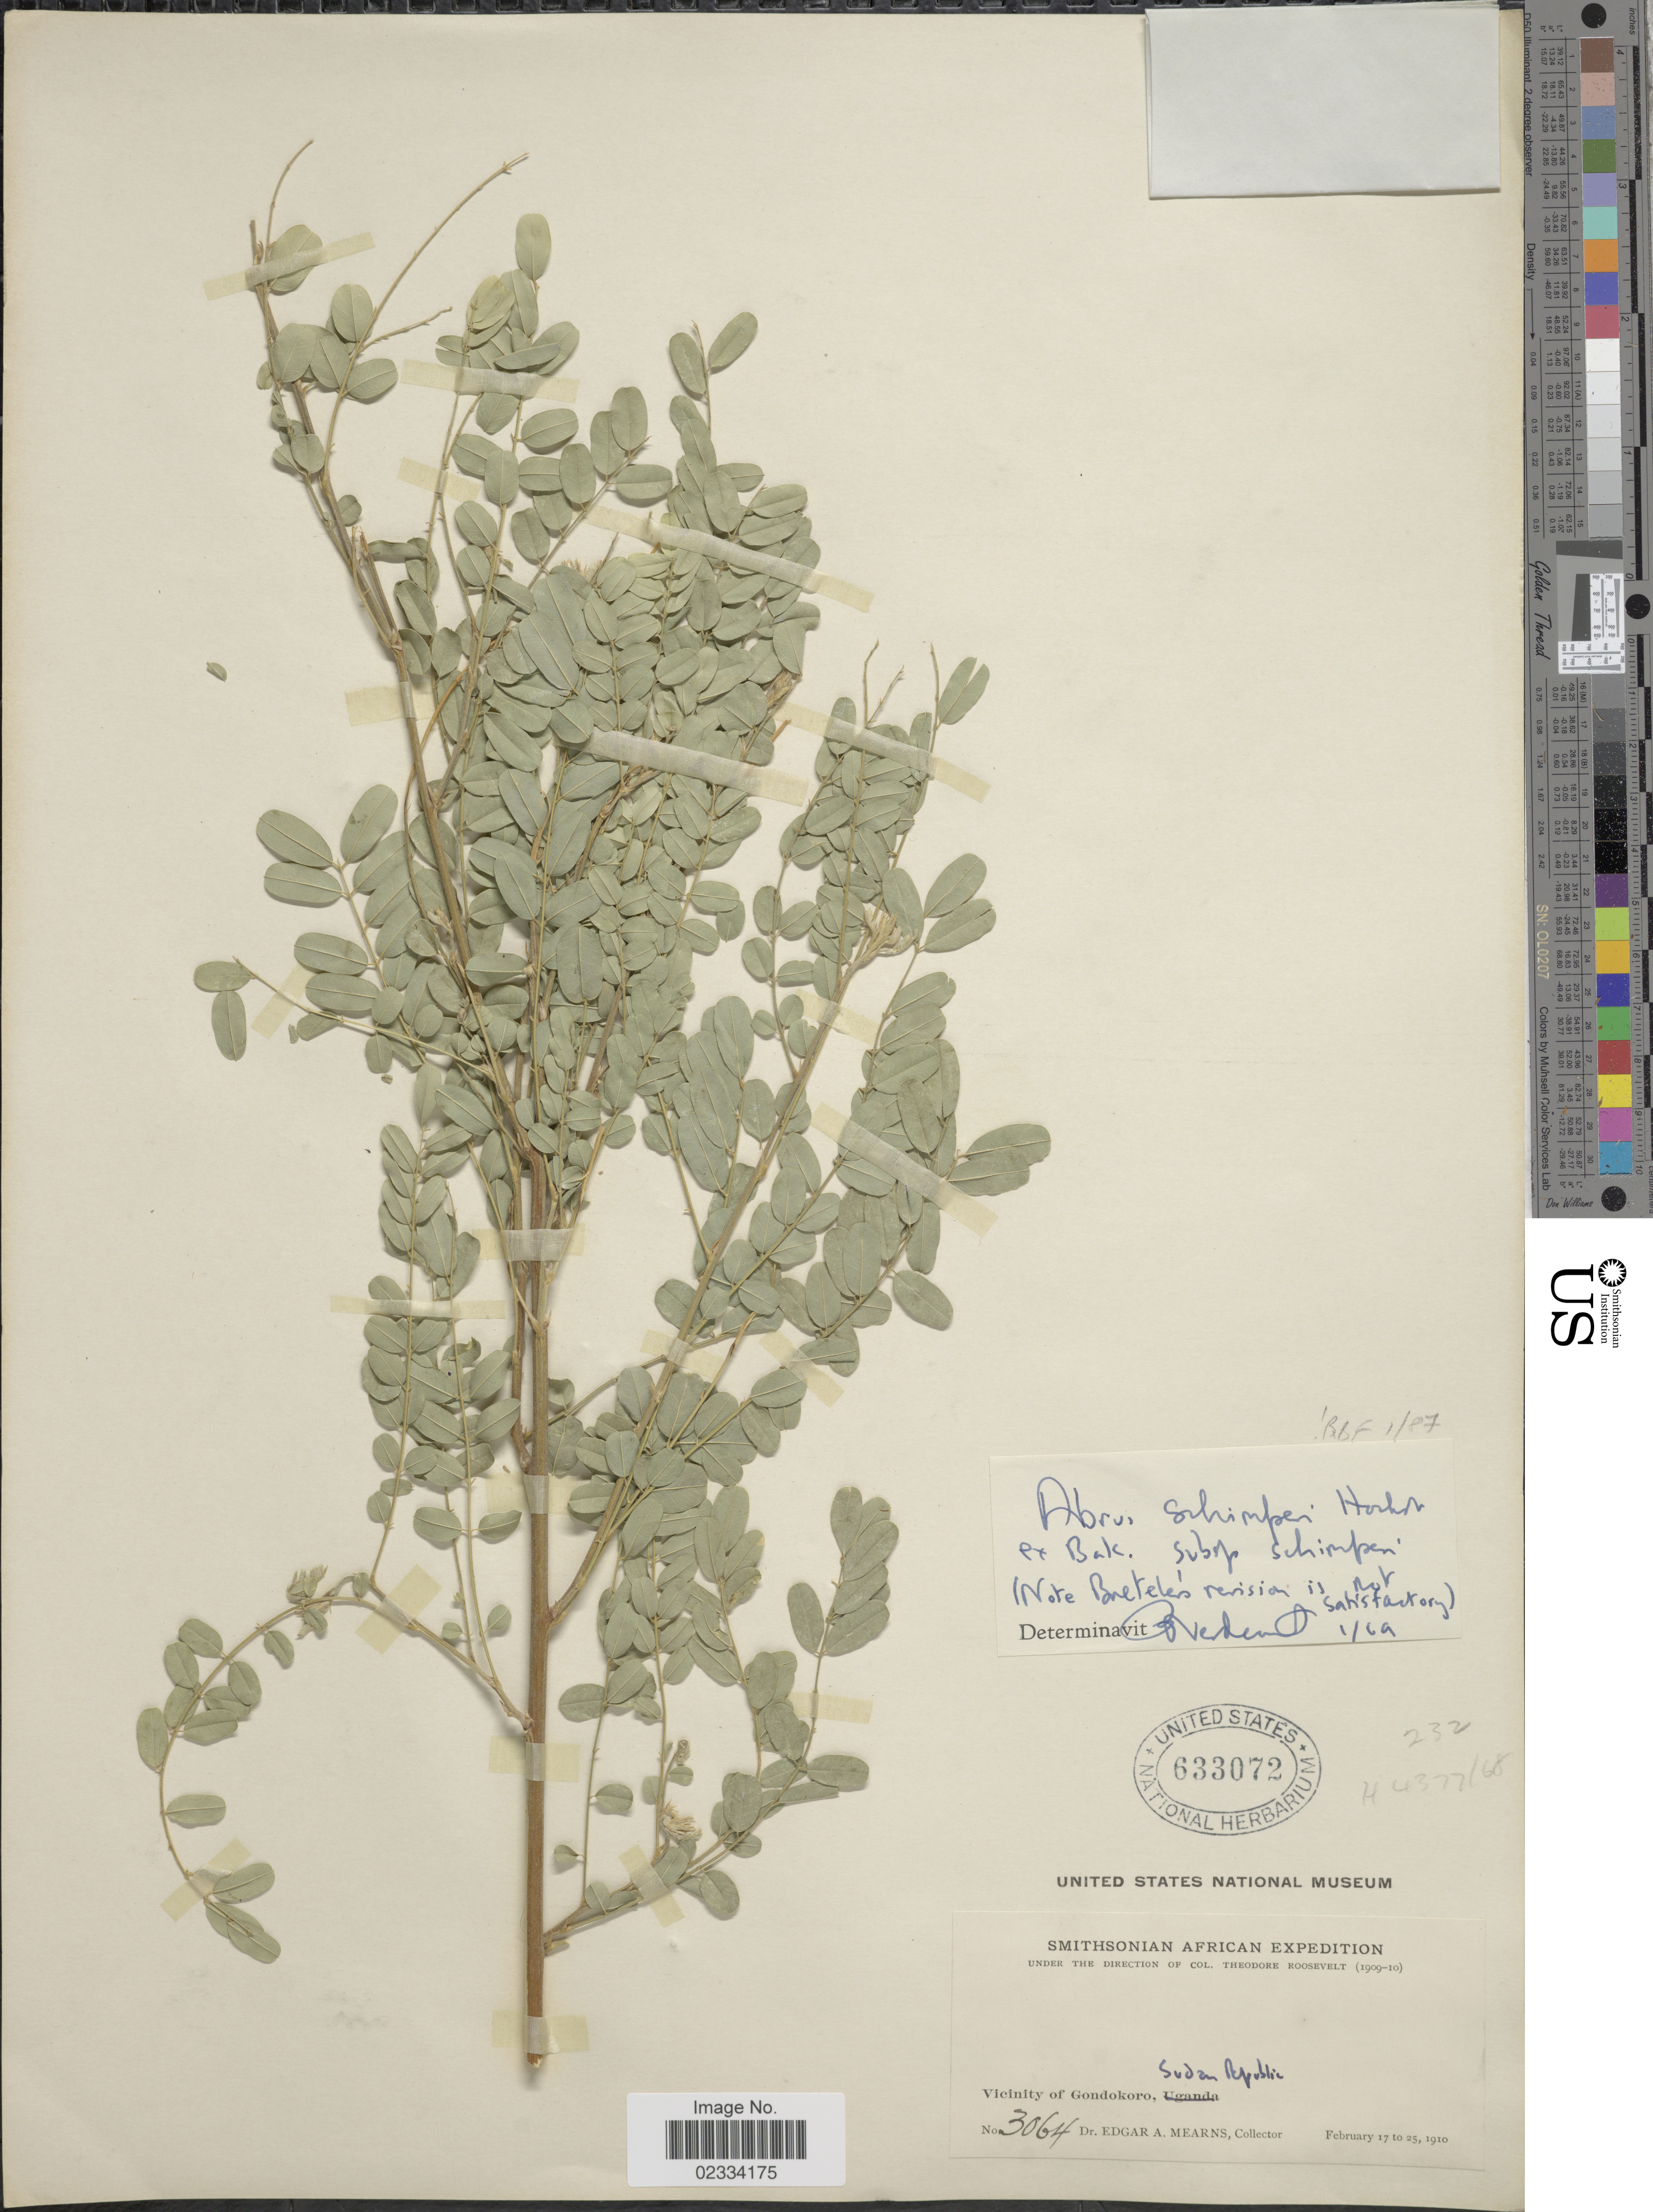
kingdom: Plantae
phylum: Tracheophyta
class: Magnoliopsida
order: Fabales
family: Fabaceae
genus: Abrus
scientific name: Abrus schimperi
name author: Baker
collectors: E. A. Mearns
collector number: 3064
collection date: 1910-02-17/1910-02-25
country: Sudan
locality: Vicinity of Gondokoro, Sudan Republic.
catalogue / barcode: US 633072